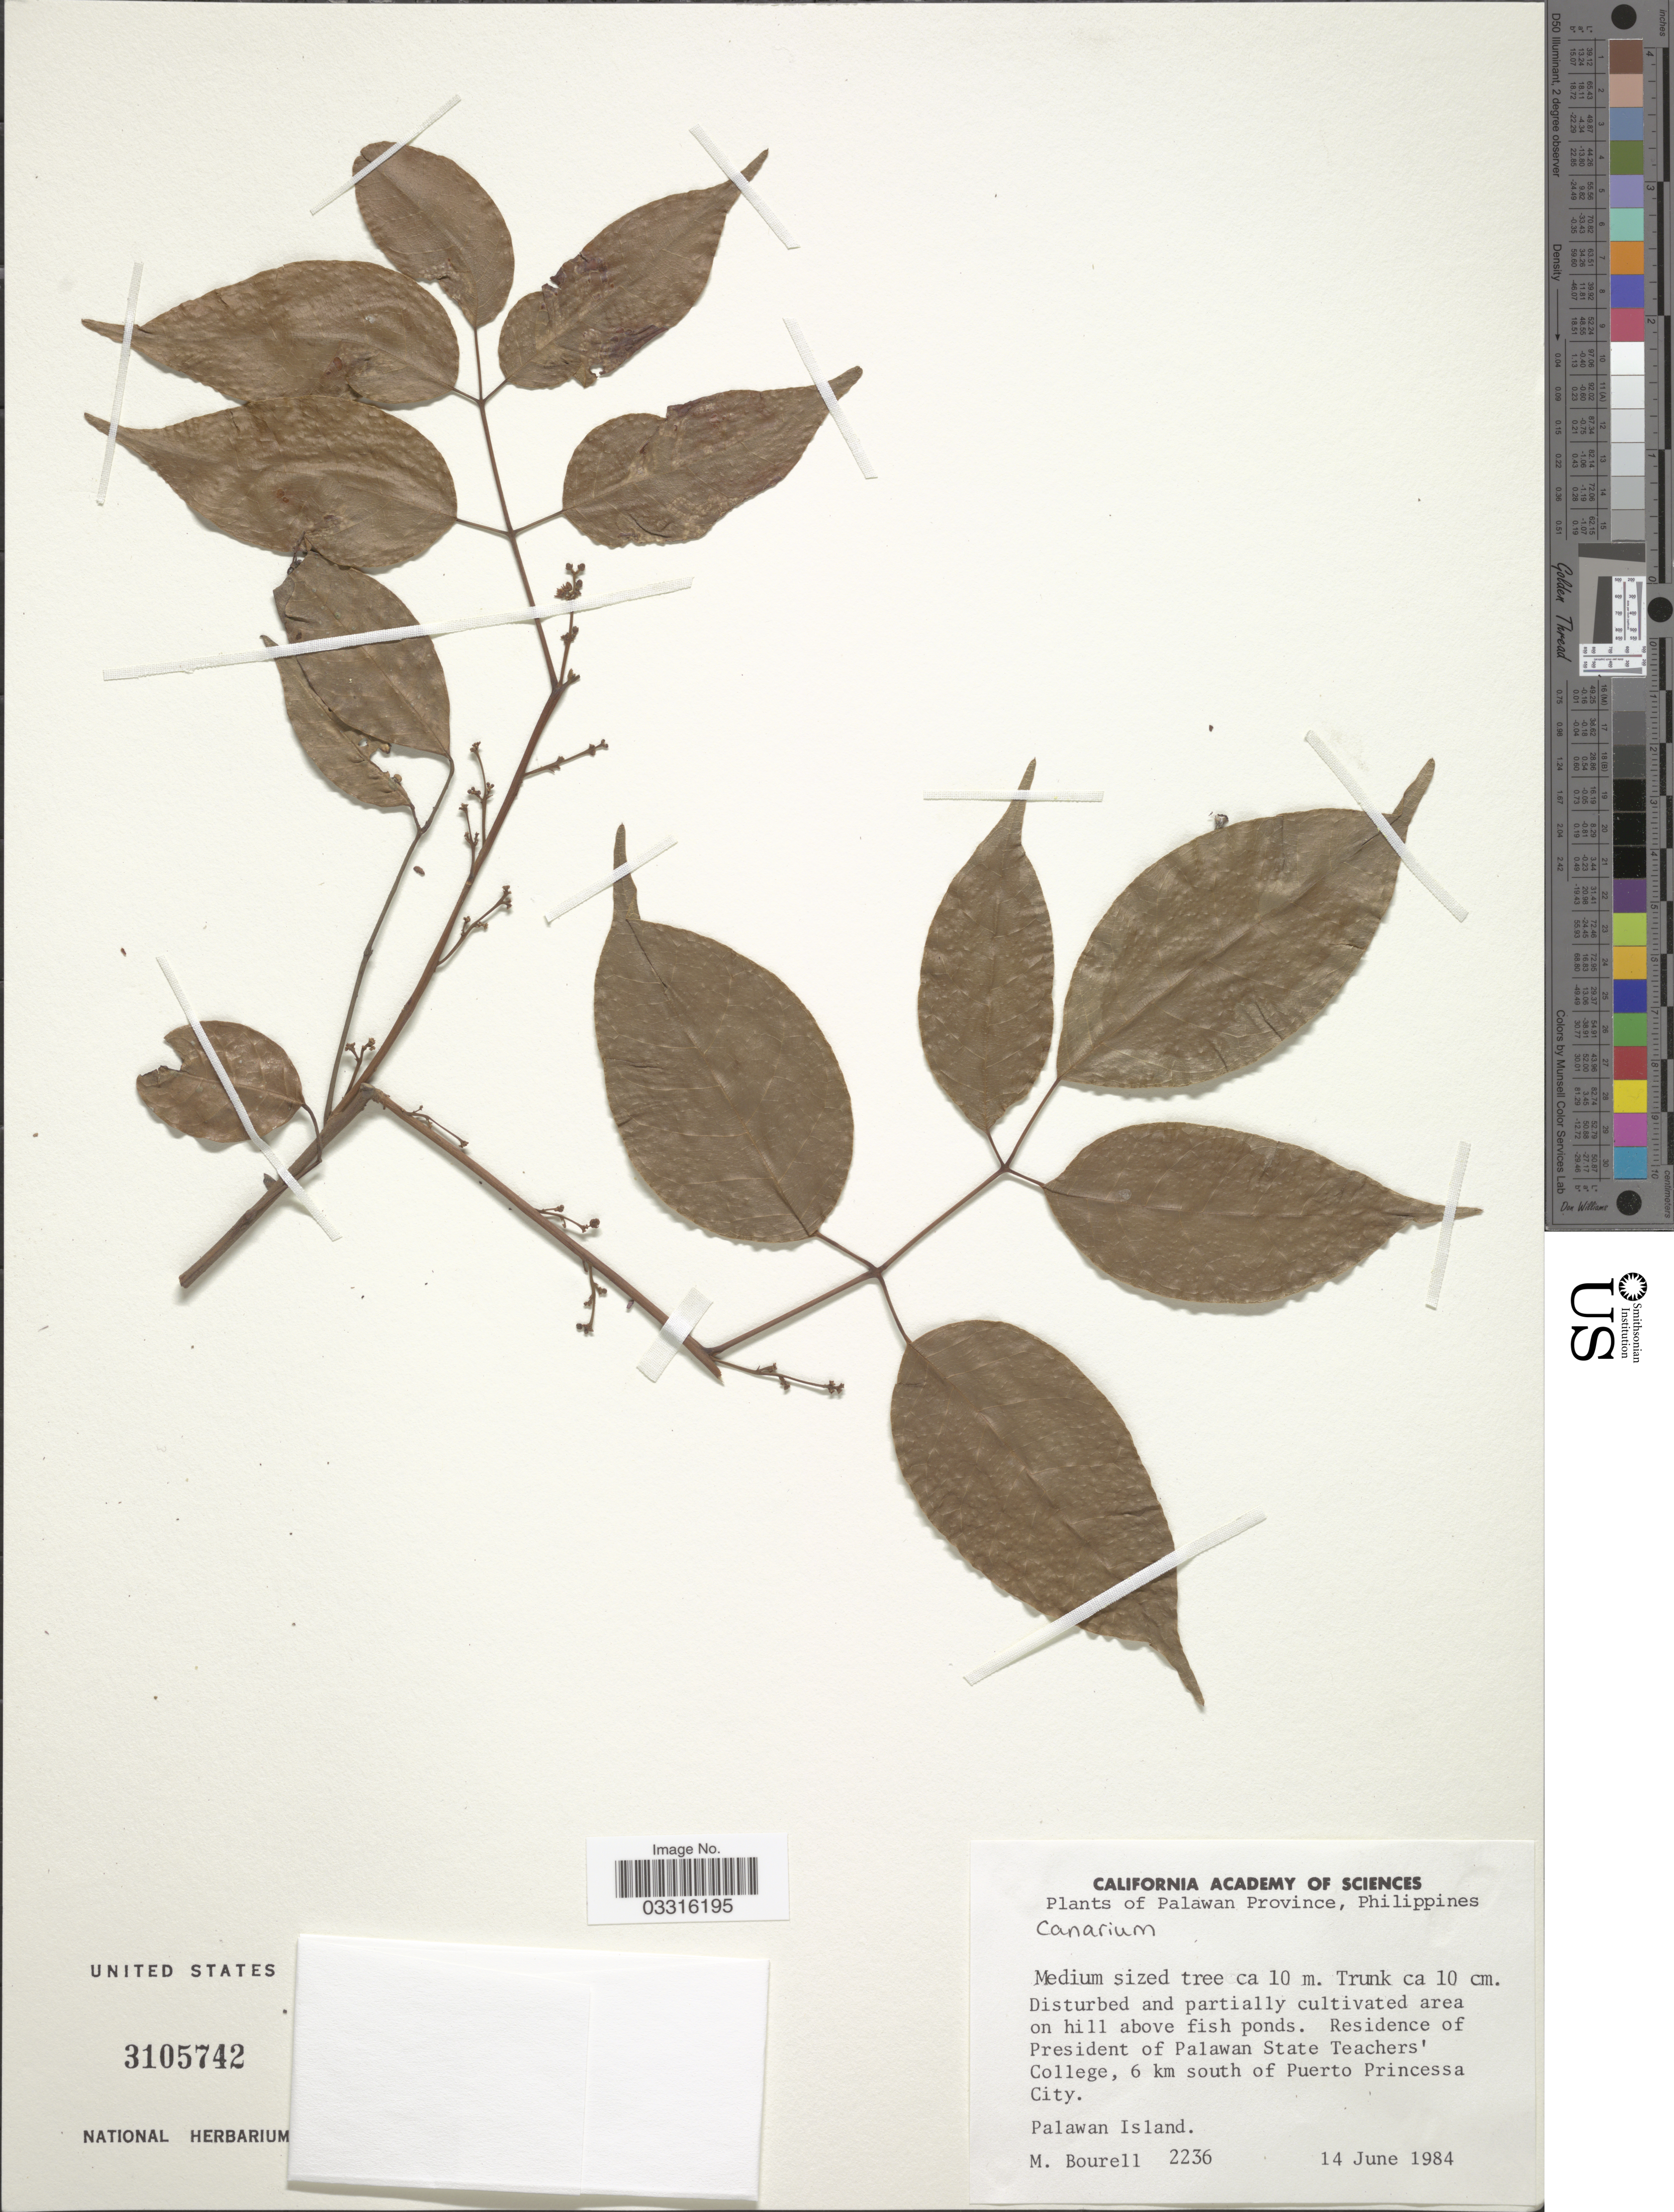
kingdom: Plantae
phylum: Tracheophyta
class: Magnoliopsida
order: Sapindales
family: Burseraceae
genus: Canarium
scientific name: Canarium sp.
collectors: M. Bourell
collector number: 2236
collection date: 1984-06-14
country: Philippines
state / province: Mimaropa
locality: Palawan Province, Residence of President of Palawan State Teachers' College, 6 km south of Puerto Princessa City, Palawan Island.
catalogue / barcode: US 3105742